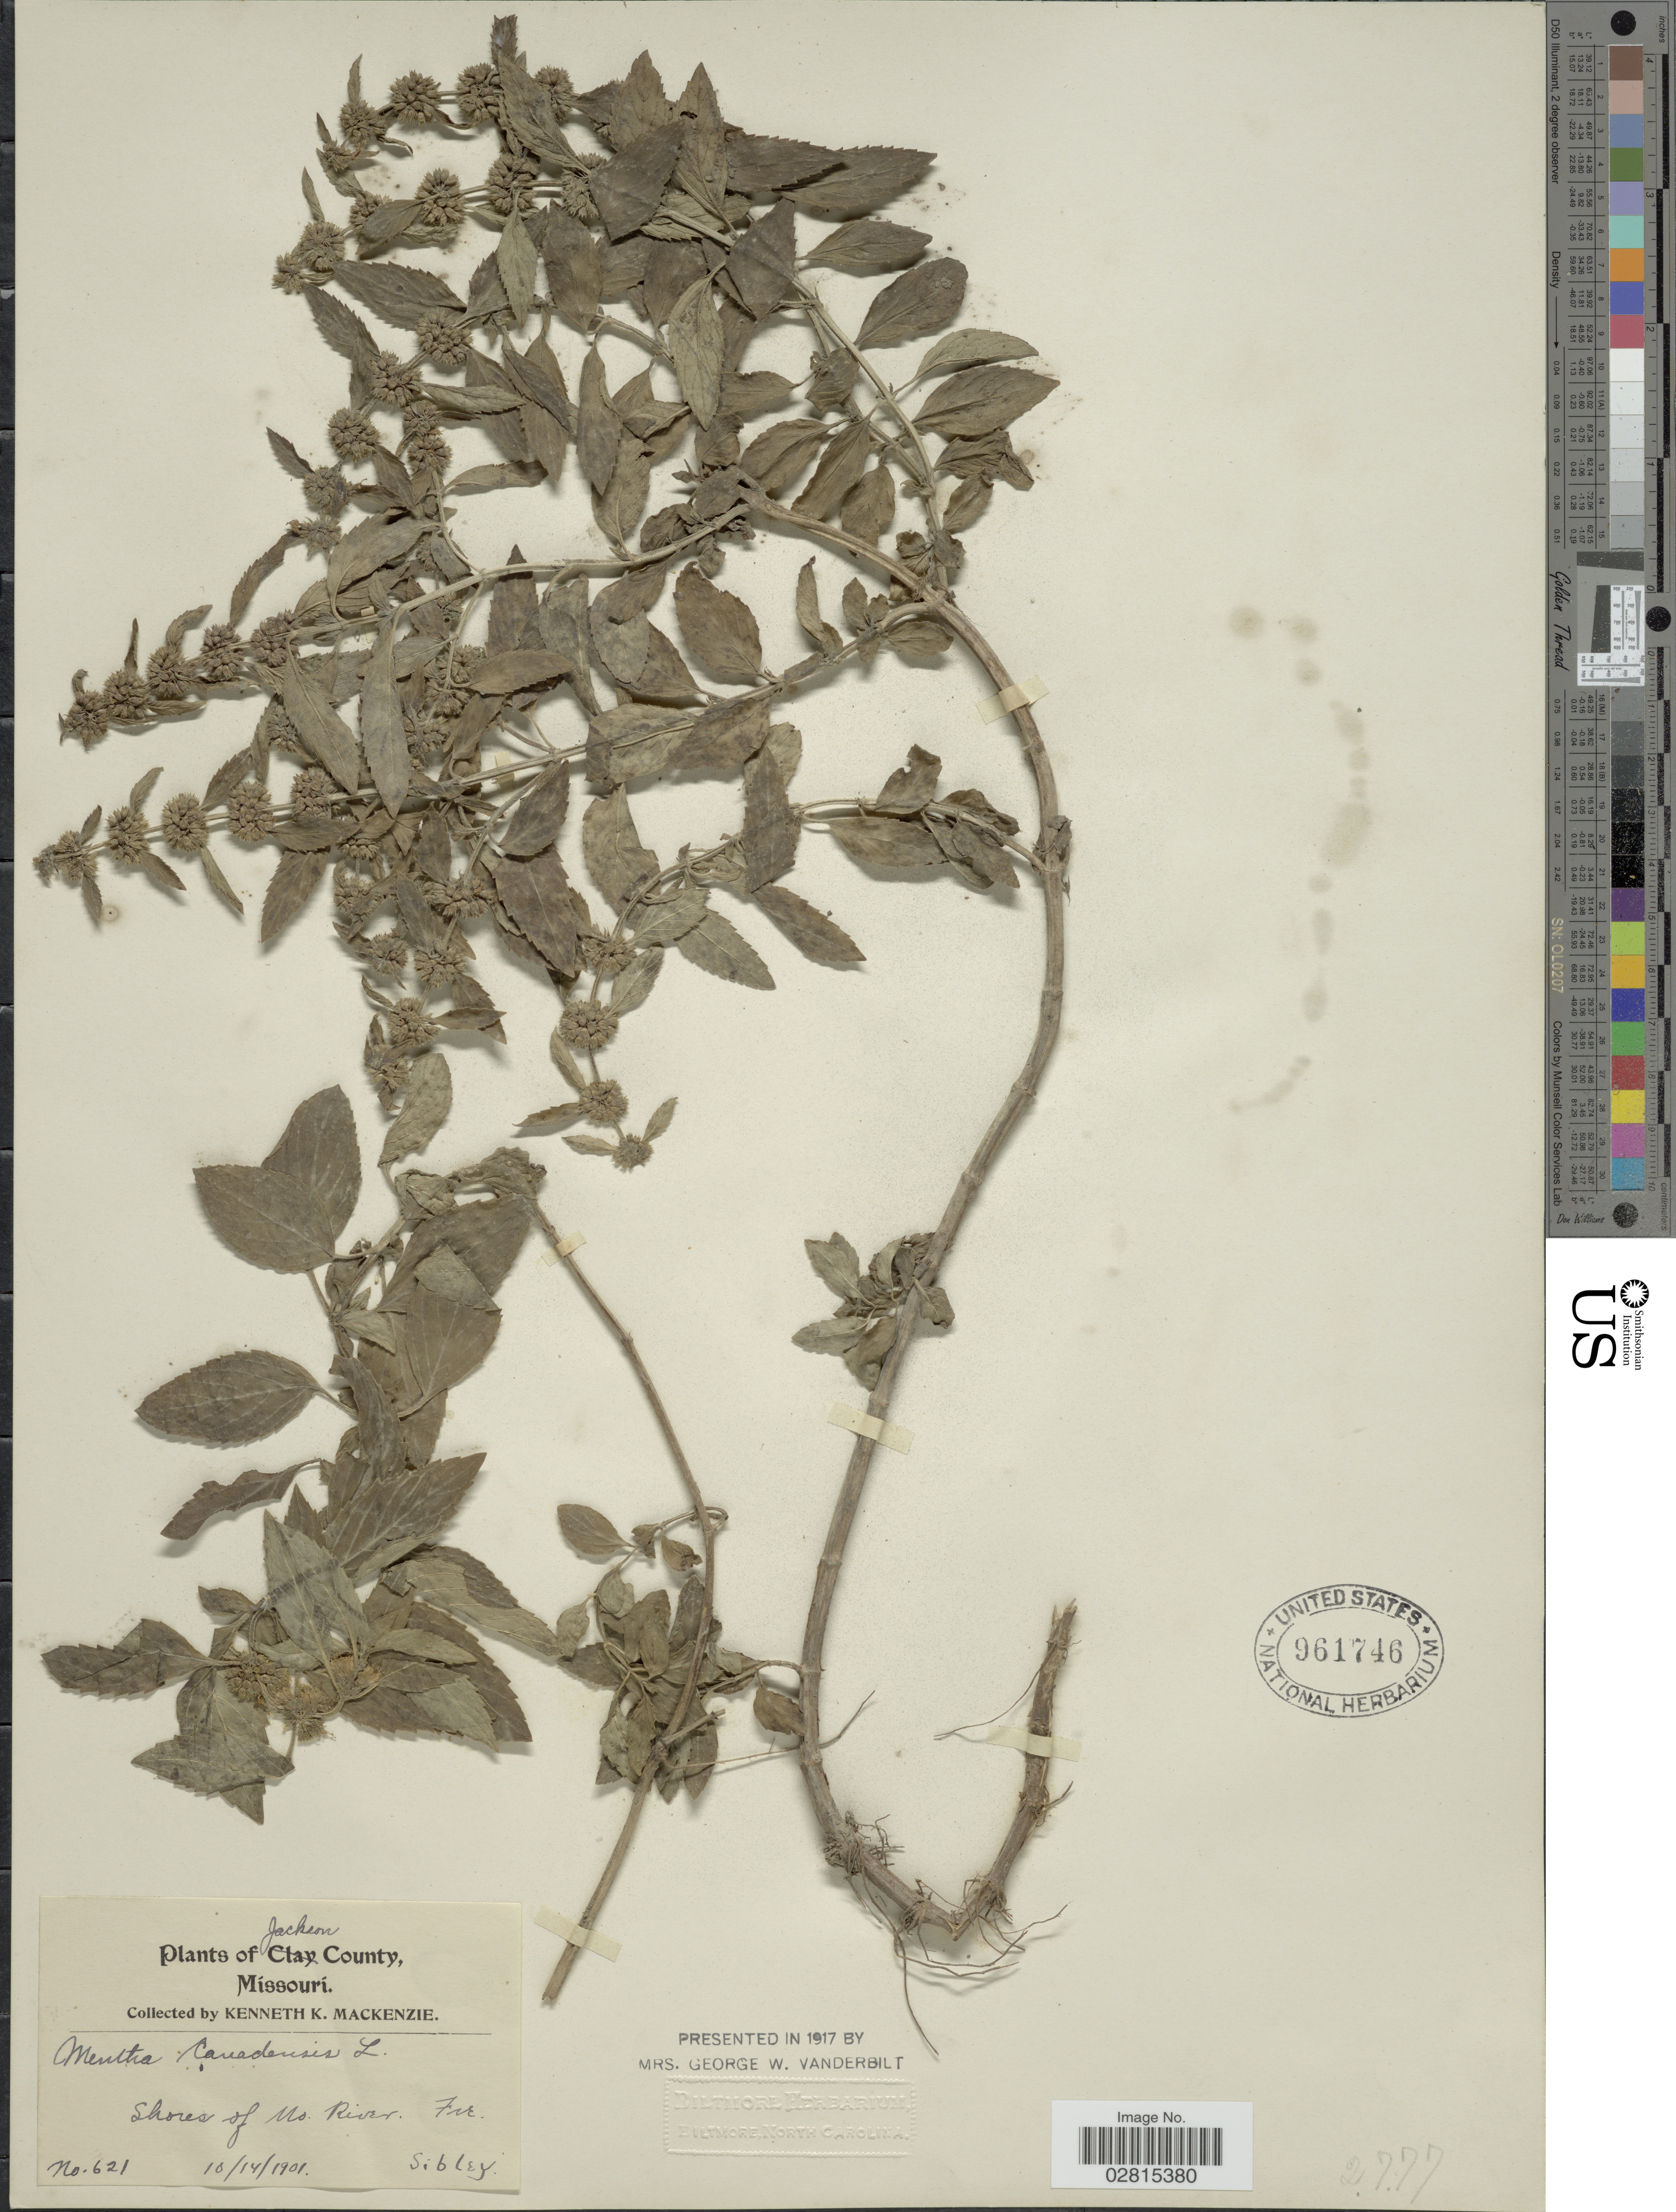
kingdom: Plantae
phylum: Tracheophyta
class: Magnoliopsida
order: Lamiales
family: Lamiaceae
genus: Mentha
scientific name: Mentha canadensis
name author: L.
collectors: K. K. Mackenzie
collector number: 621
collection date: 1901-10-14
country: United States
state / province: Missouri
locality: Jackson County. Shores of Mo. River. Sibley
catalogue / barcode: US 961746